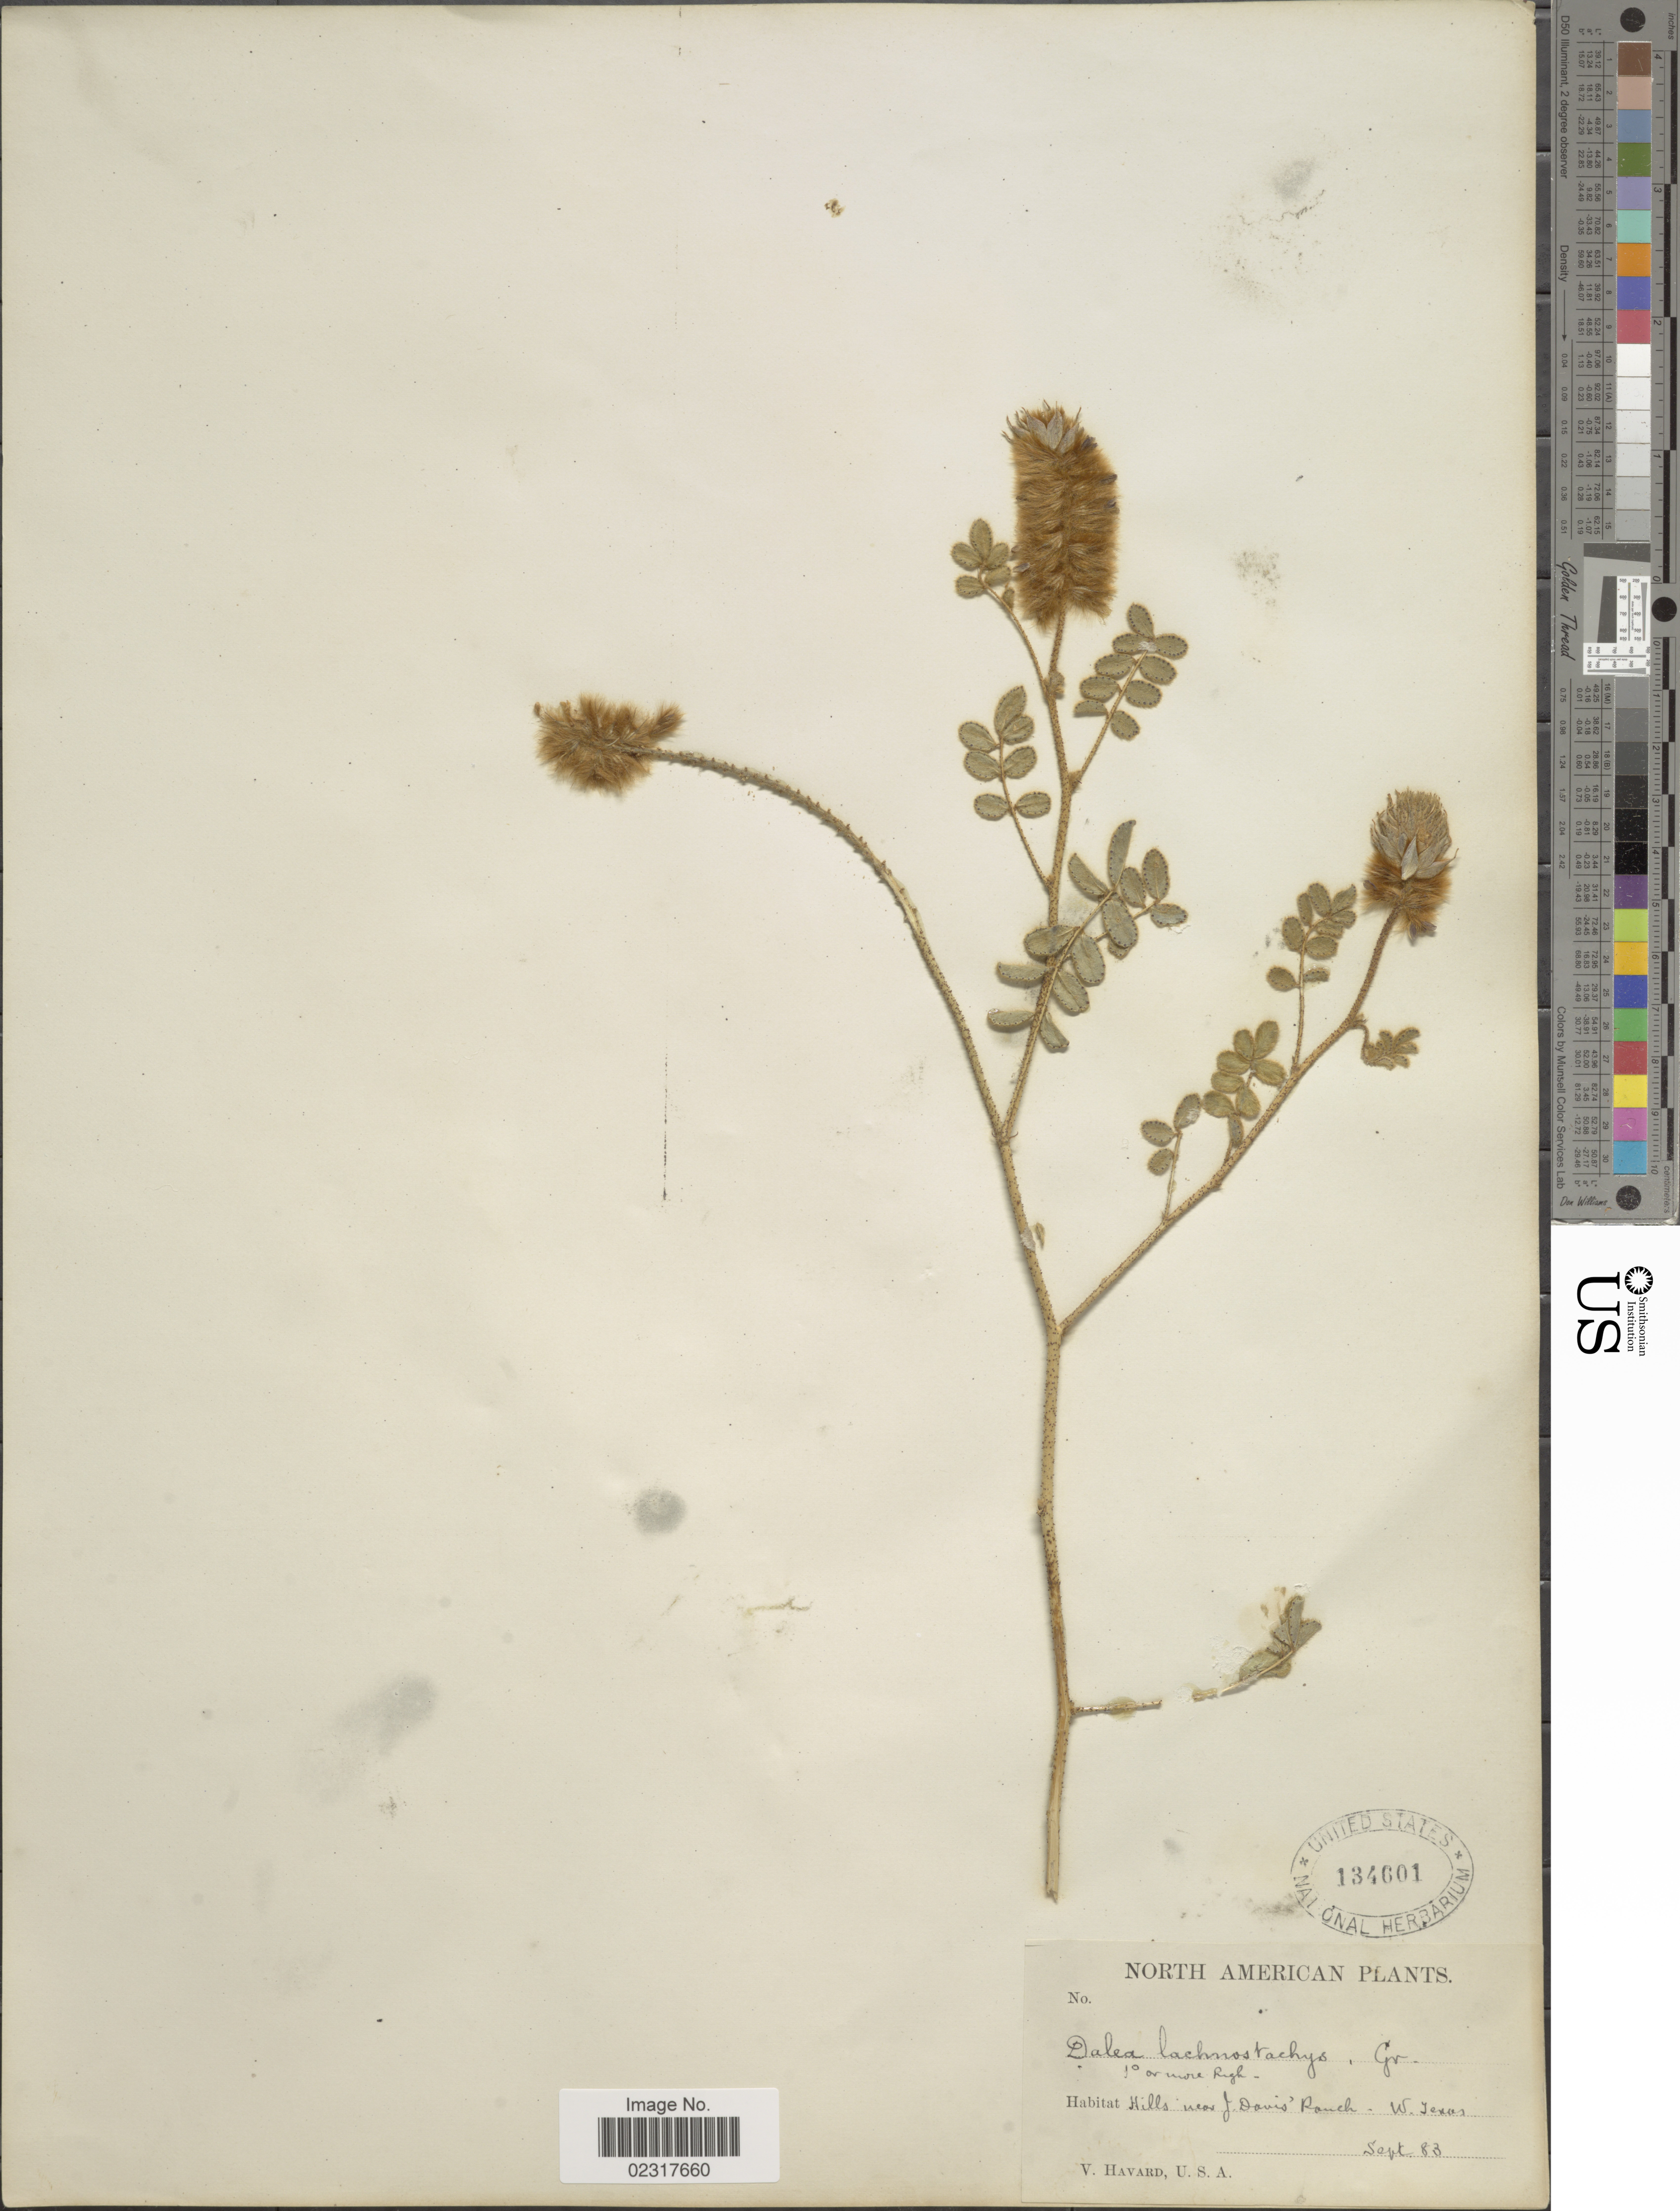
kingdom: Plantae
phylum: Tracheophyta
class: Magnoliopsida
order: Fabales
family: Fabaceae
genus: Dalea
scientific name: Dalea lachnostachys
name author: A. Gray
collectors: V. Havard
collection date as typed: Transcribed d/m/y: /9/83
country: United States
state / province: Texas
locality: Hills near J. Davis' Ranch, W. Texas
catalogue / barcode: US 134601